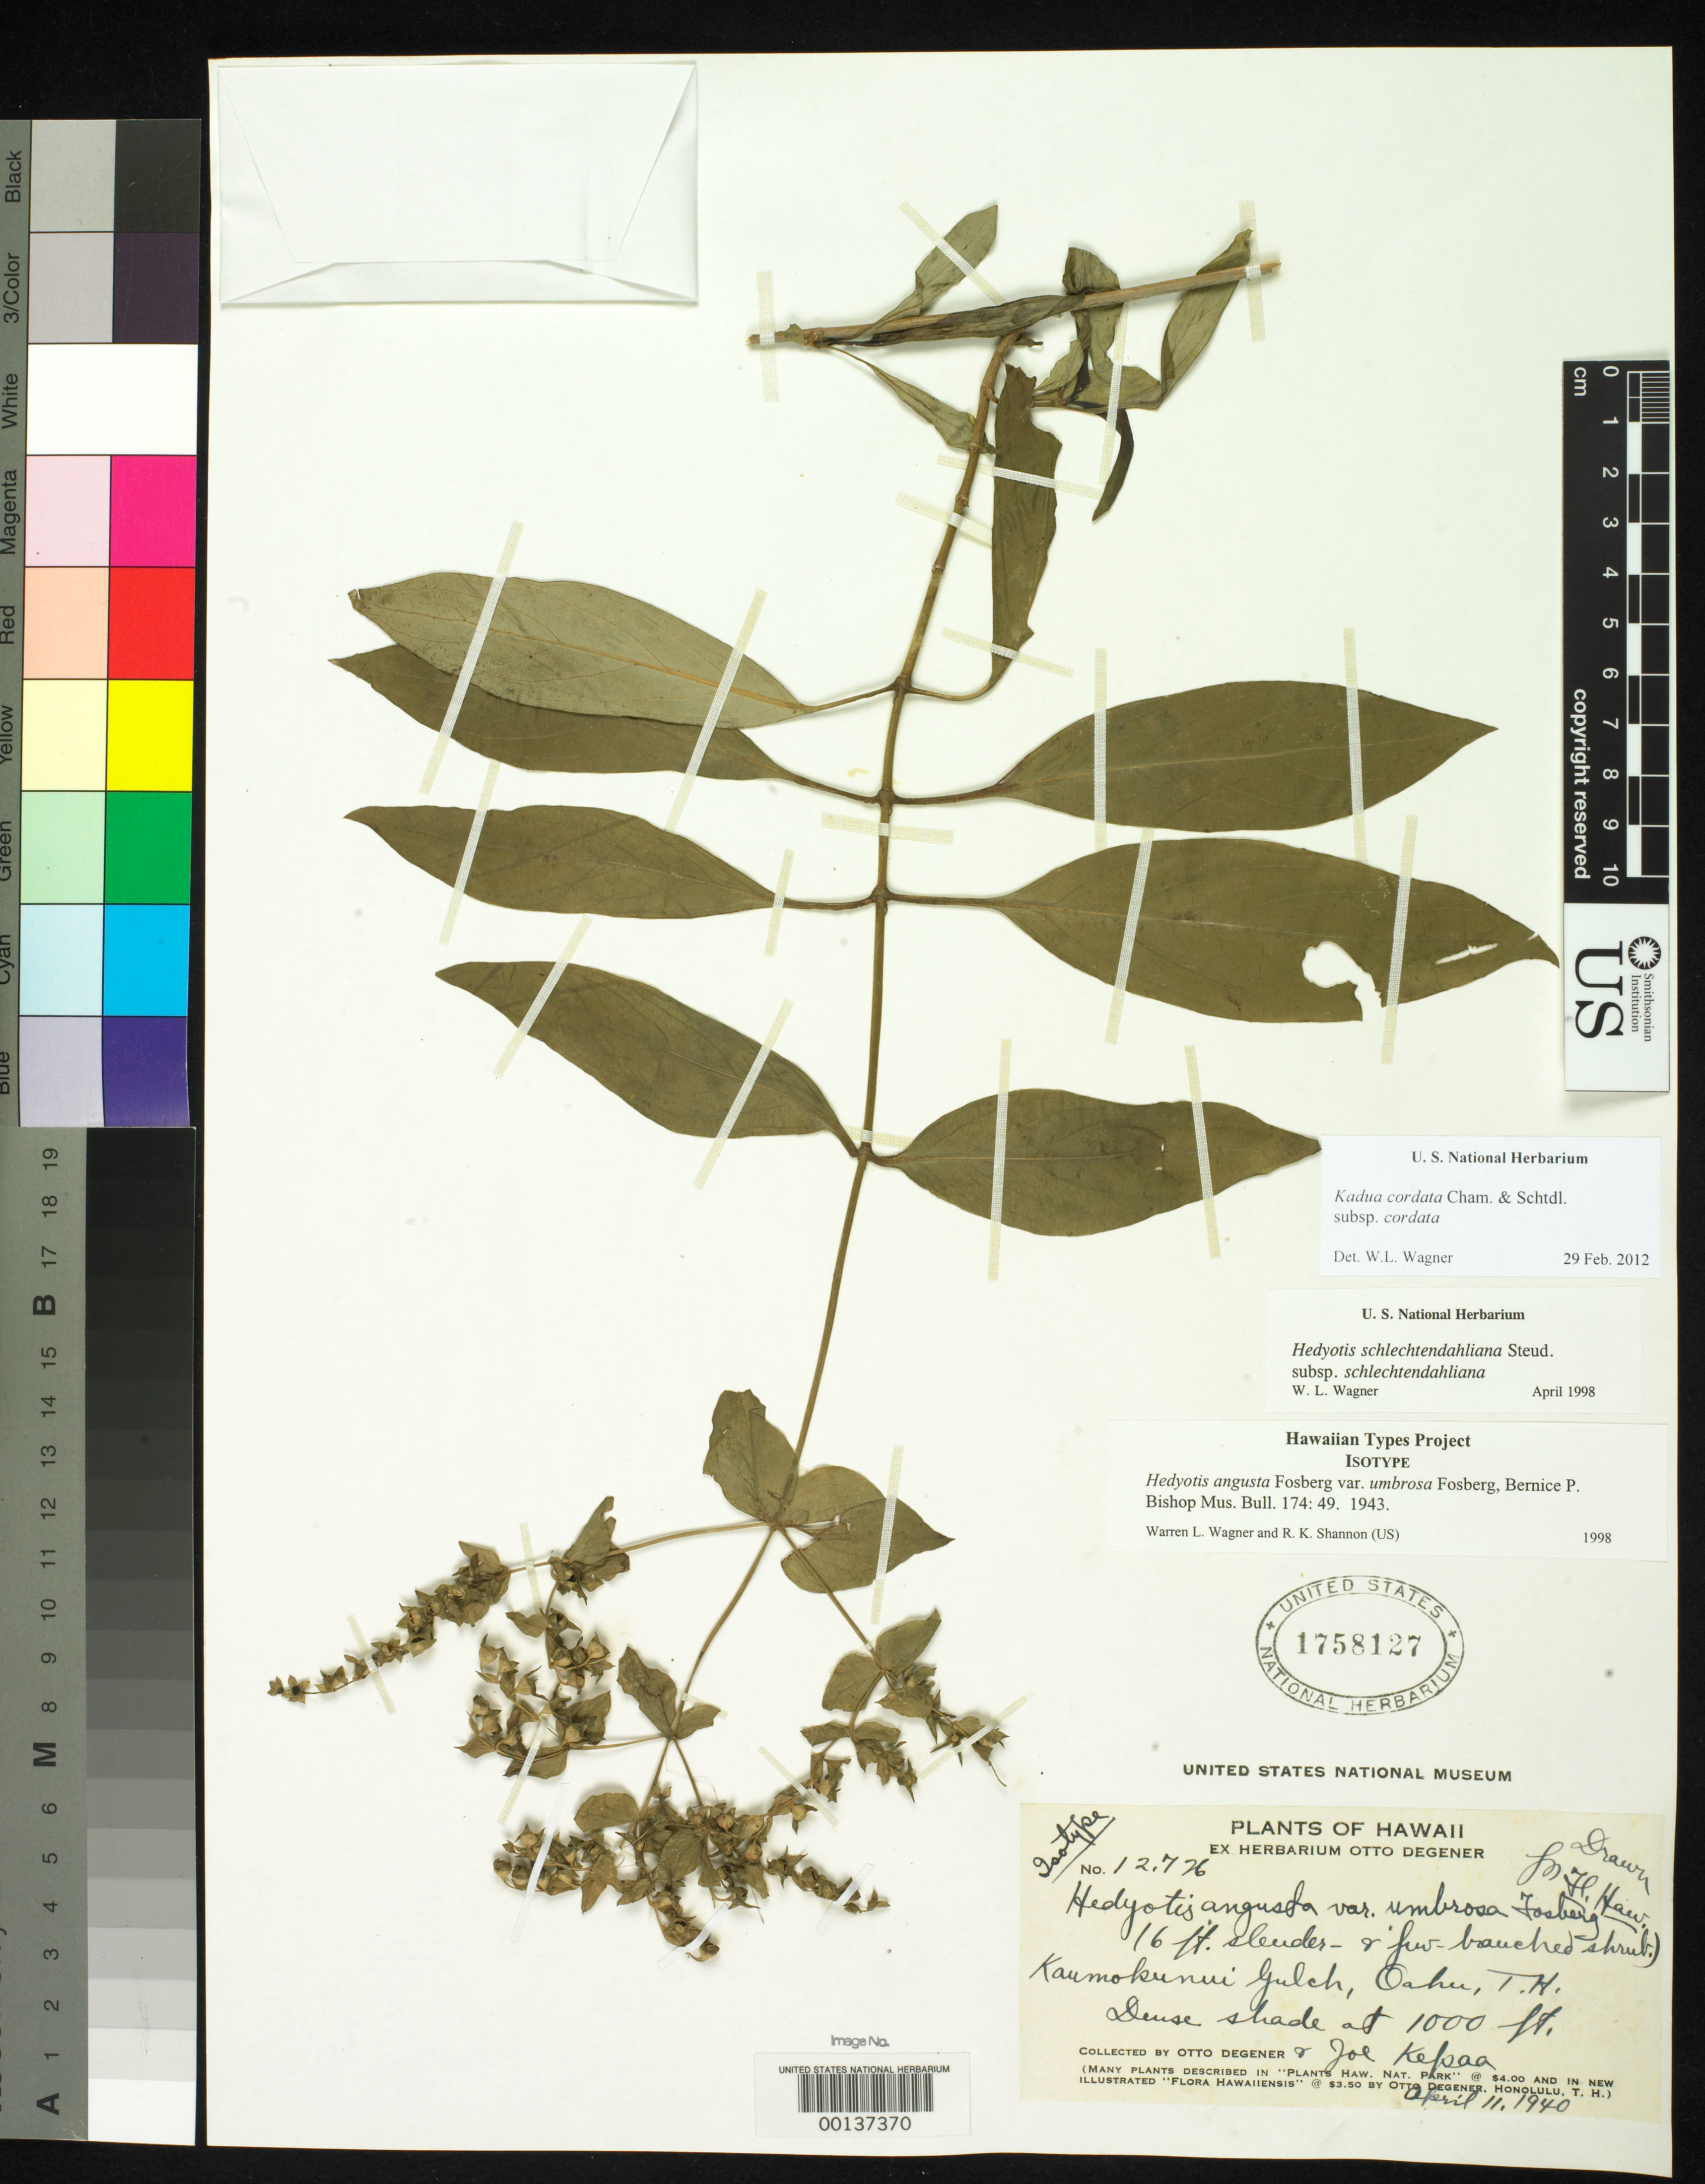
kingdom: Plantae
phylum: Tracheophyta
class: Magnoliopsida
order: Gentianales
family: Rubiaceae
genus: Hedyotis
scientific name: Hedyotis angusta var. umbrosa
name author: Fosberg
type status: Isotype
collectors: O. Degener & J. Kepaa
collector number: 12726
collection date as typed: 11 Apr 1940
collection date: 1940-04-11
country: United States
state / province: Hawaii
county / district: Honolulu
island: Oahu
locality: Kaumokunui Gulch.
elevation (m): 305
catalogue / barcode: US 1758127